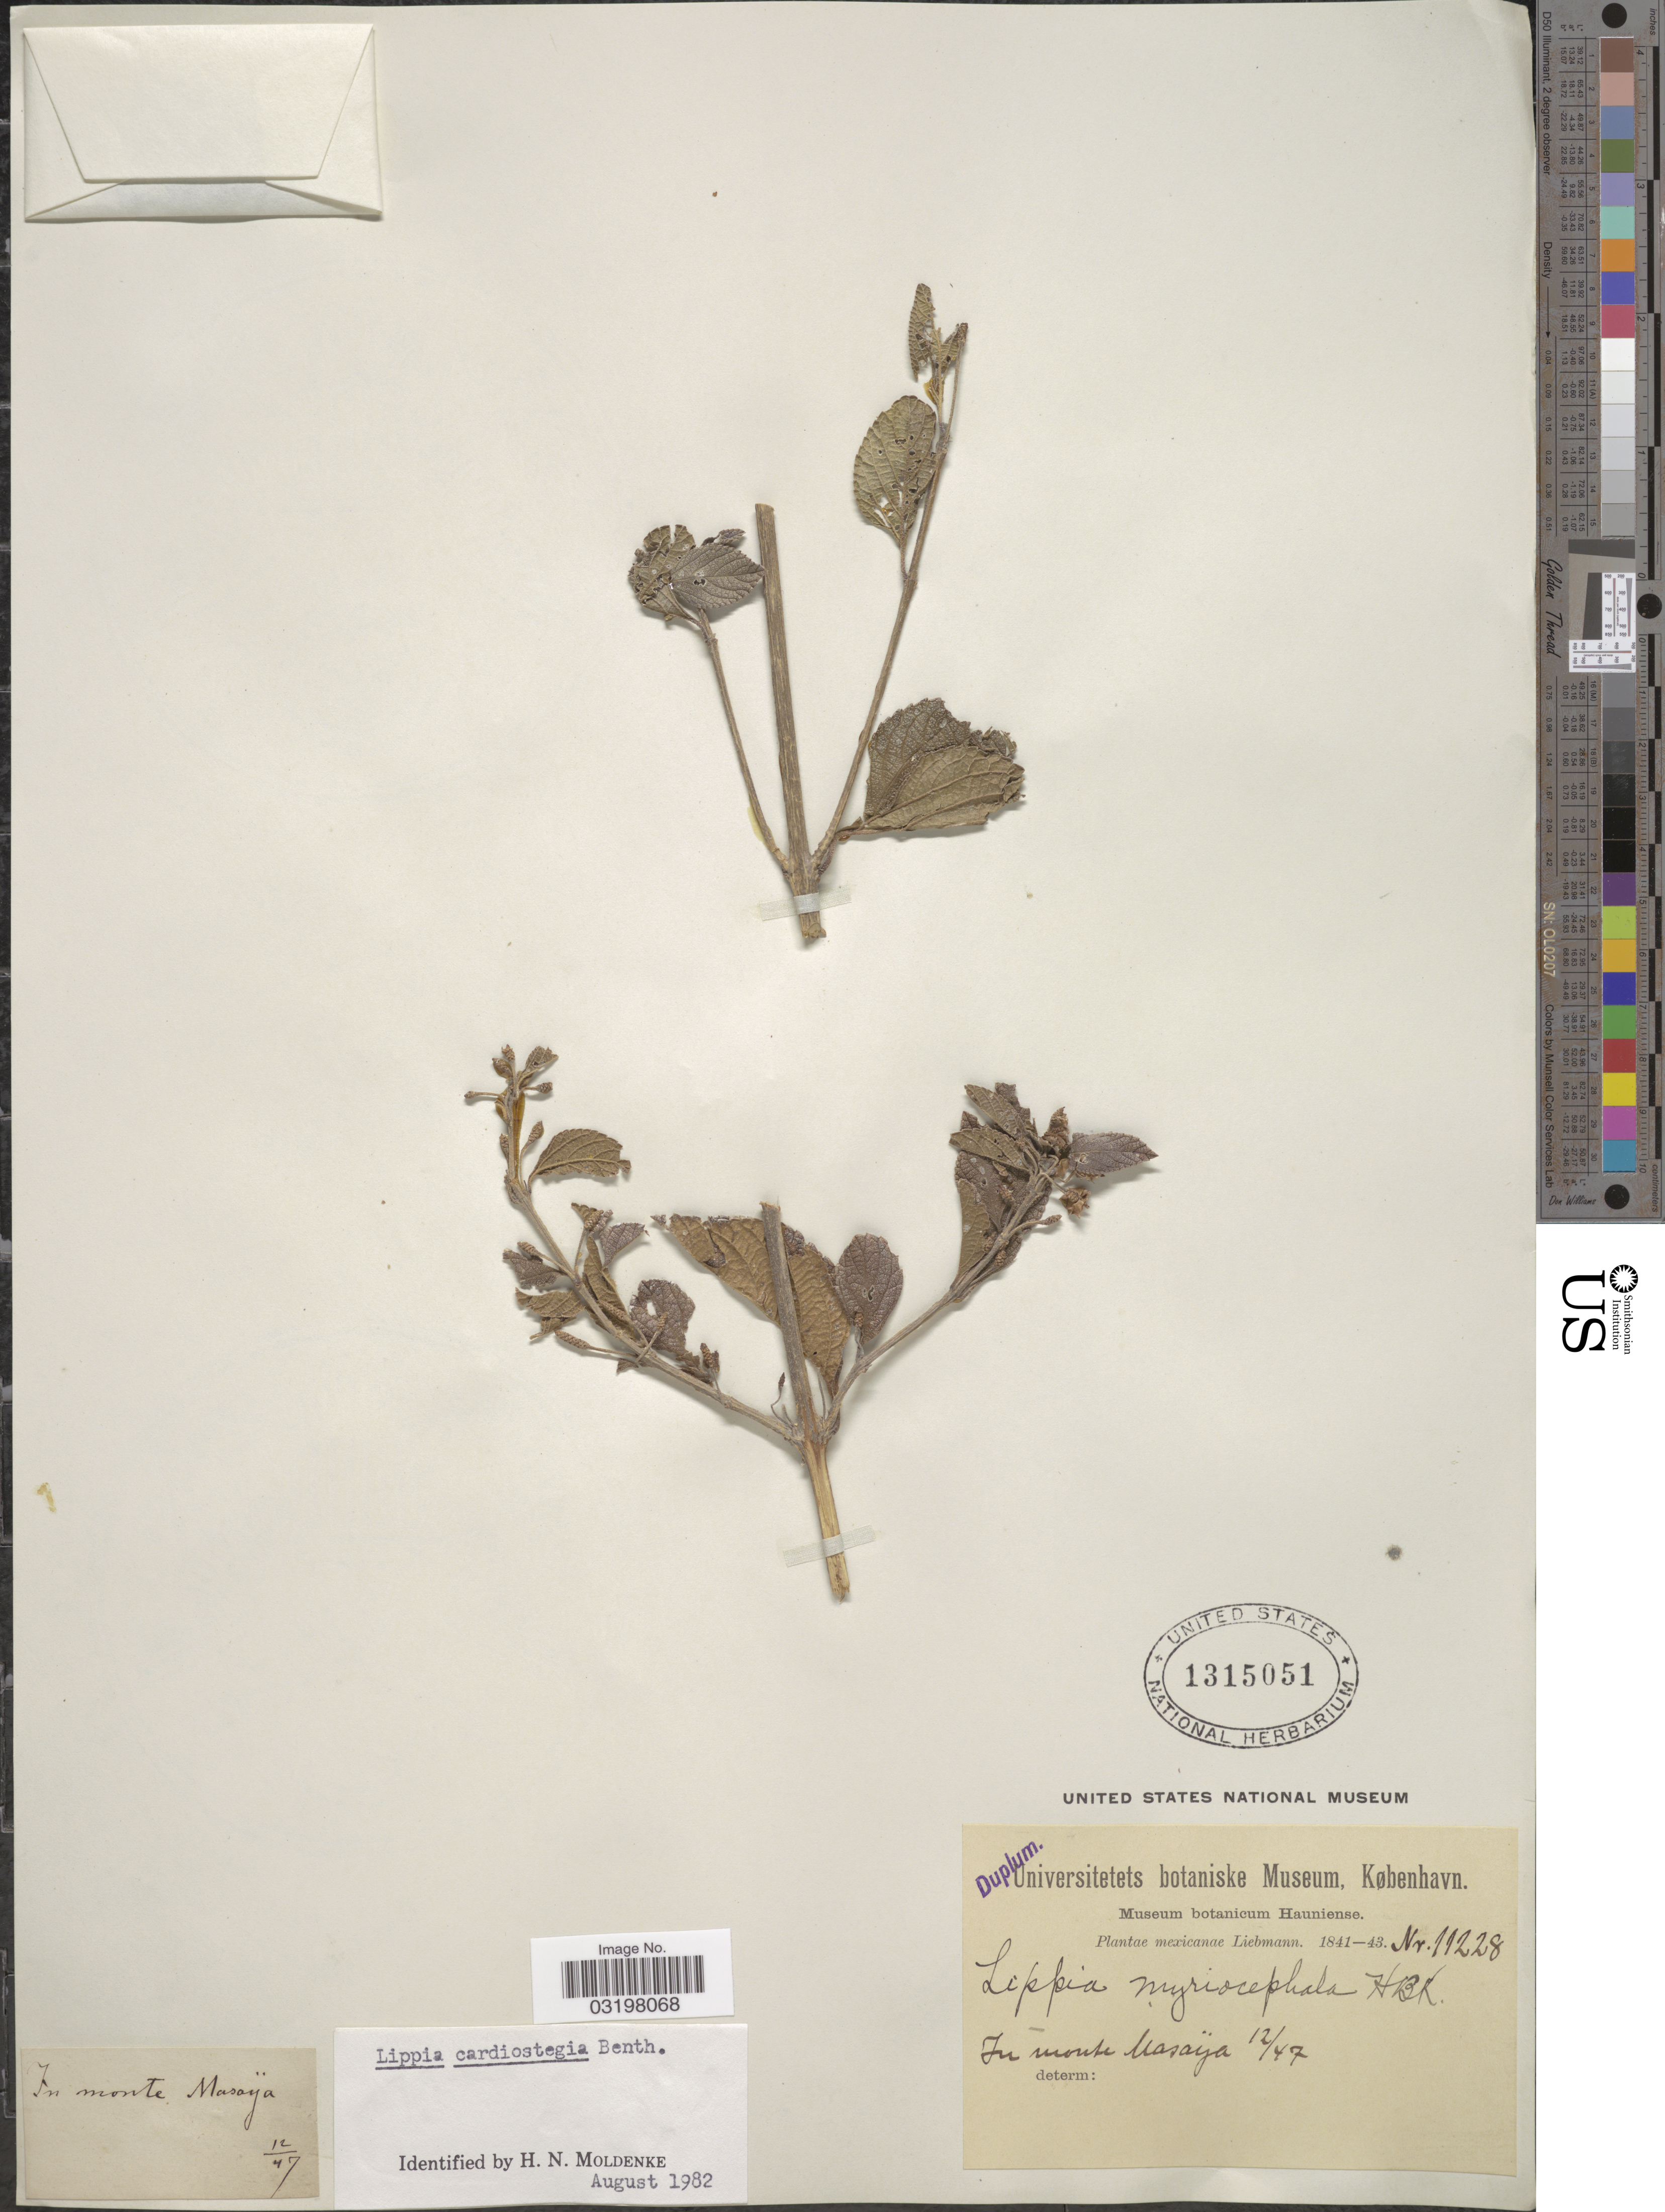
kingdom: Plantae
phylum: Tracheophyta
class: Magnoliopsida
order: Lamiales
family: Verbenaceae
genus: Lippia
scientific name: Lippia cardiostegia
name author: Benth.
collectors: Liebmann, --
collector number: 11228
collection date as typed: Transcribed d/m/y: /12/47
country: Mexico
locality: In monte Masaija.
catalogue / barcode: US 1315051